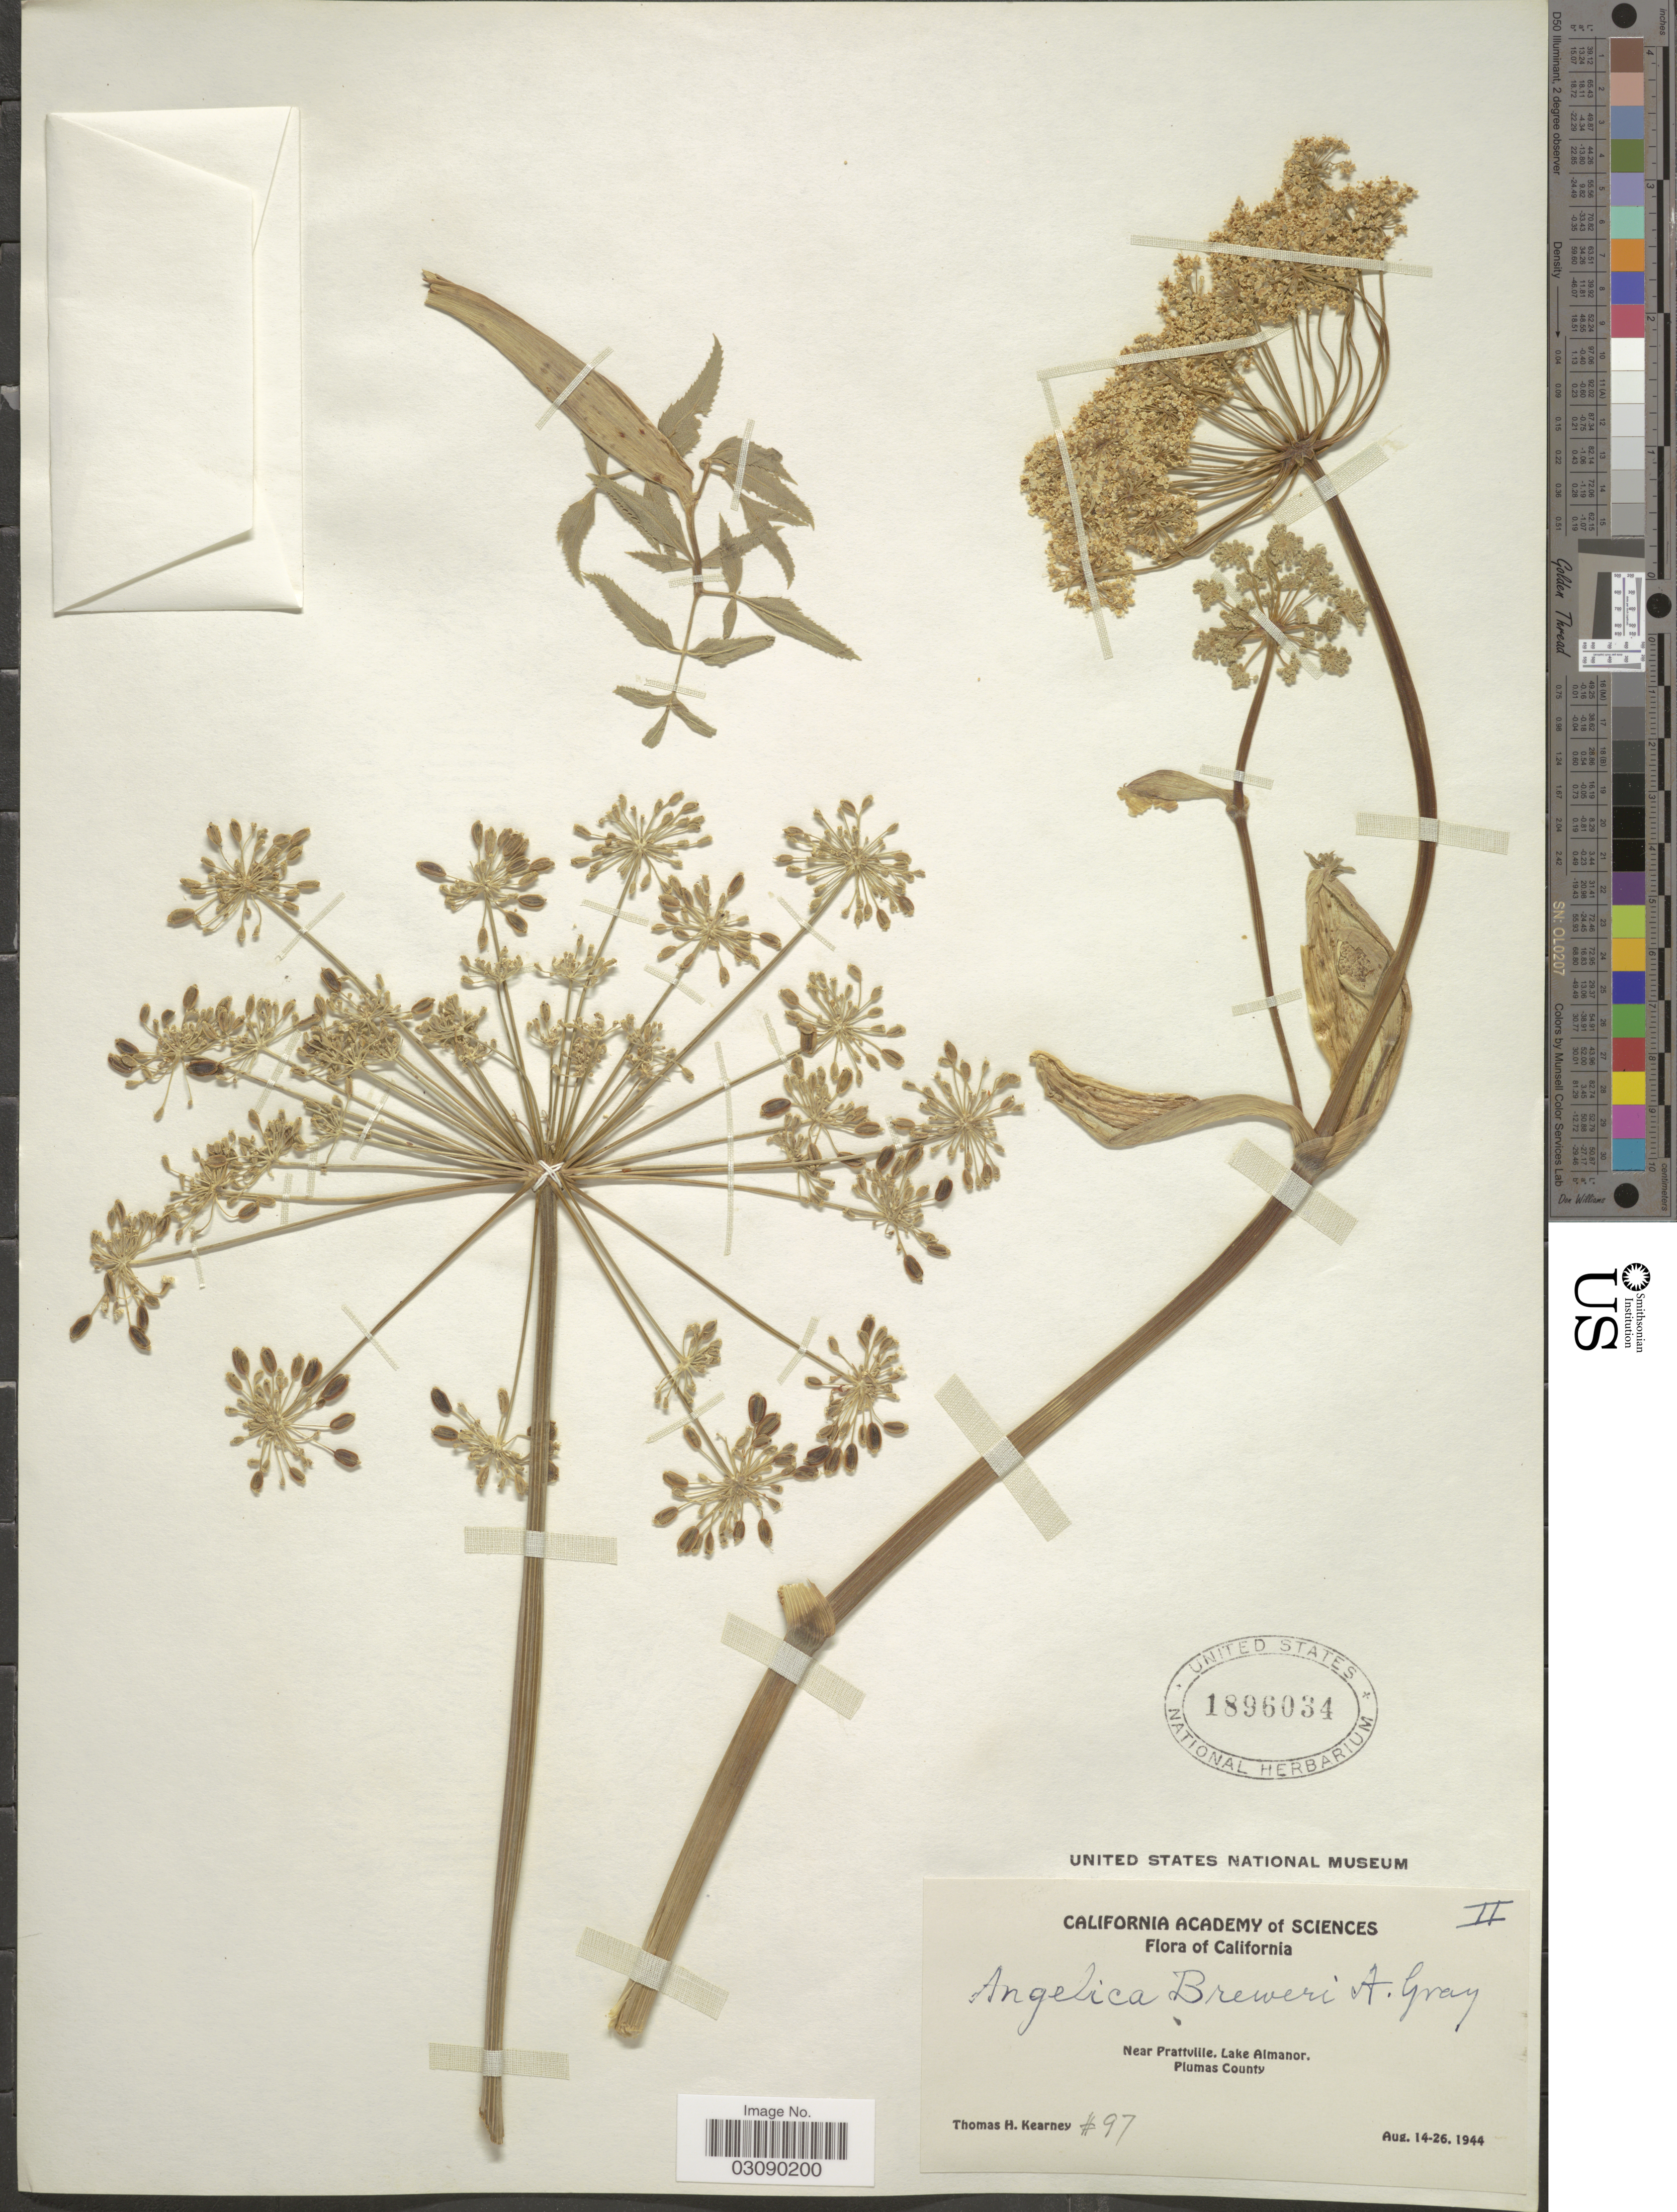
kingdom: Plantae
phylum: Tracheophyta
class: Magnoliopsida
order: Apiales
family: Apiaceae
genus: Angelica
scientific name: Angelica breweri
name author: A. Gray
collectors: T. H. Kearney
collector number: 97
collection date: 1944-08-14/1944-08-26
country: United States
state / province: California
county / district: Plumas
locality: Near Prattville, Lake Almanor. Plumas County.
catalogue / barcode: US 1896034